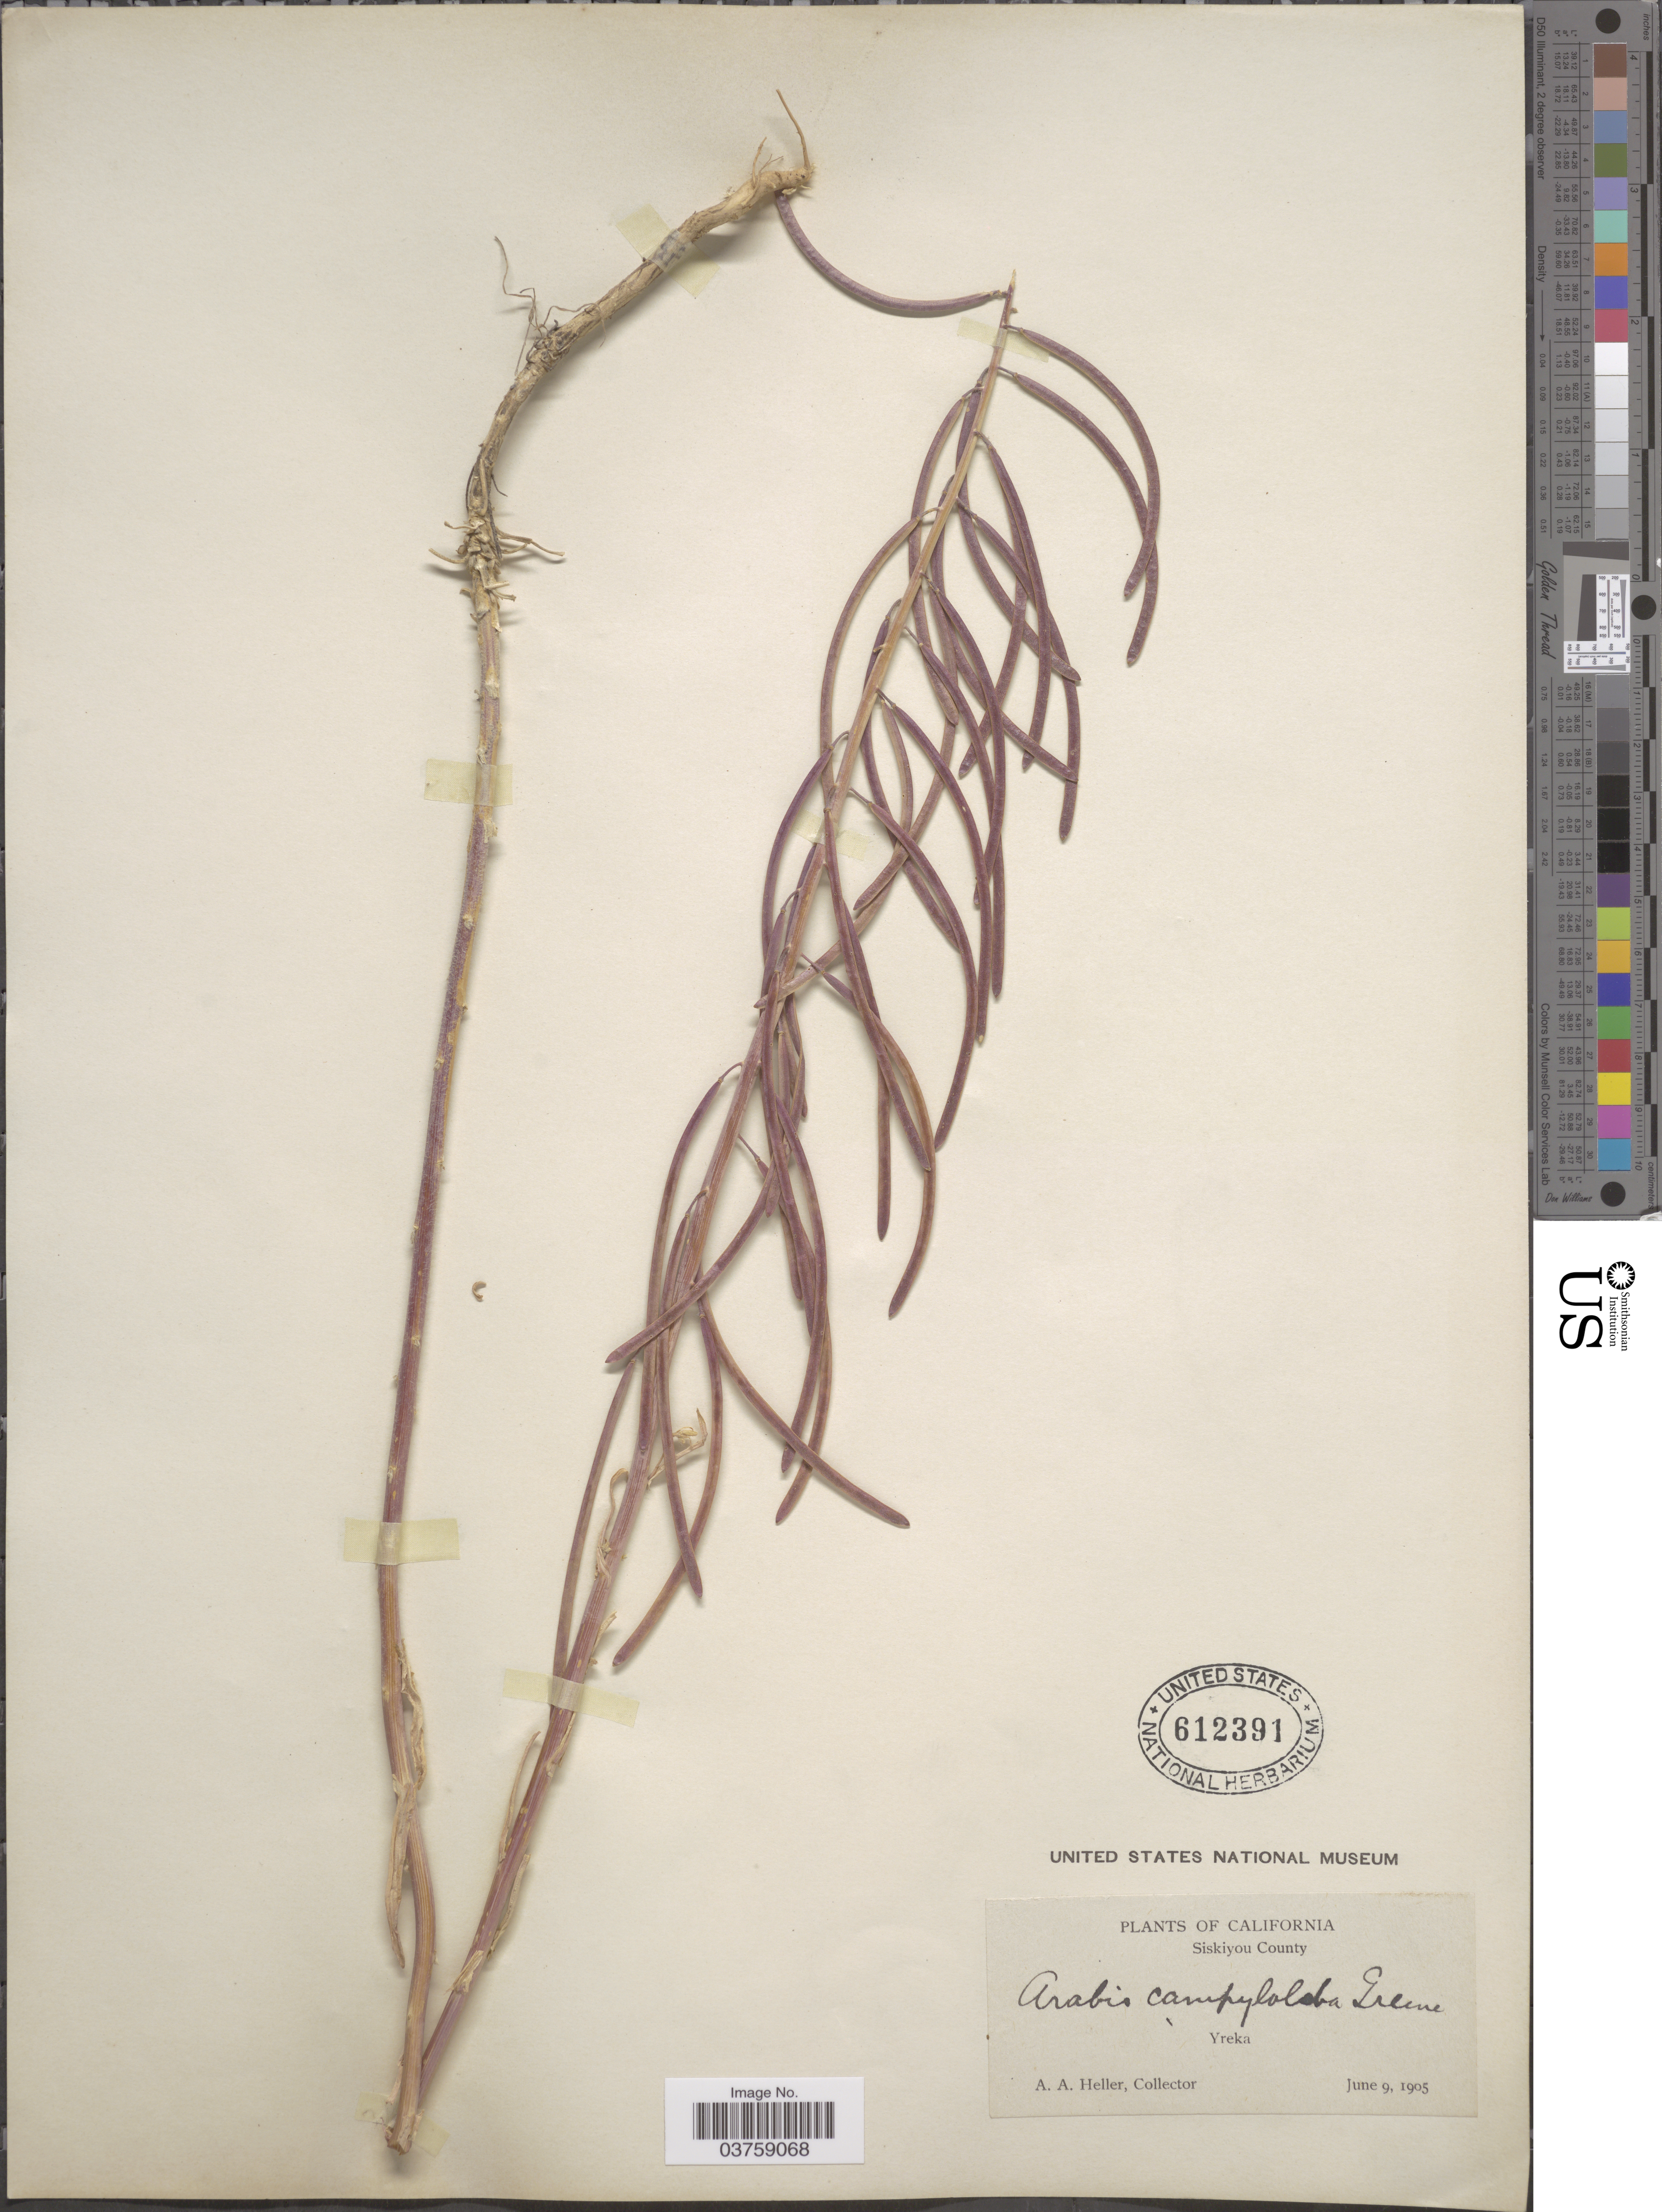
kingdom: Plantae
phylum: Tracheophyta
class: Magnoliopsida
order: Brassicales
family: Brassicaceae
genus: Arabis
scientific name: Arabis sparsiflora var. subvillosa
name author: (S. Watson) Rollins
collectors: A. A. Heller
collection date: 1905-06-09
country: United States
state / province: California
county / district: Siskiyou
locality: Siskiyou County, Yreka.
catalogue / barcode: US 612391